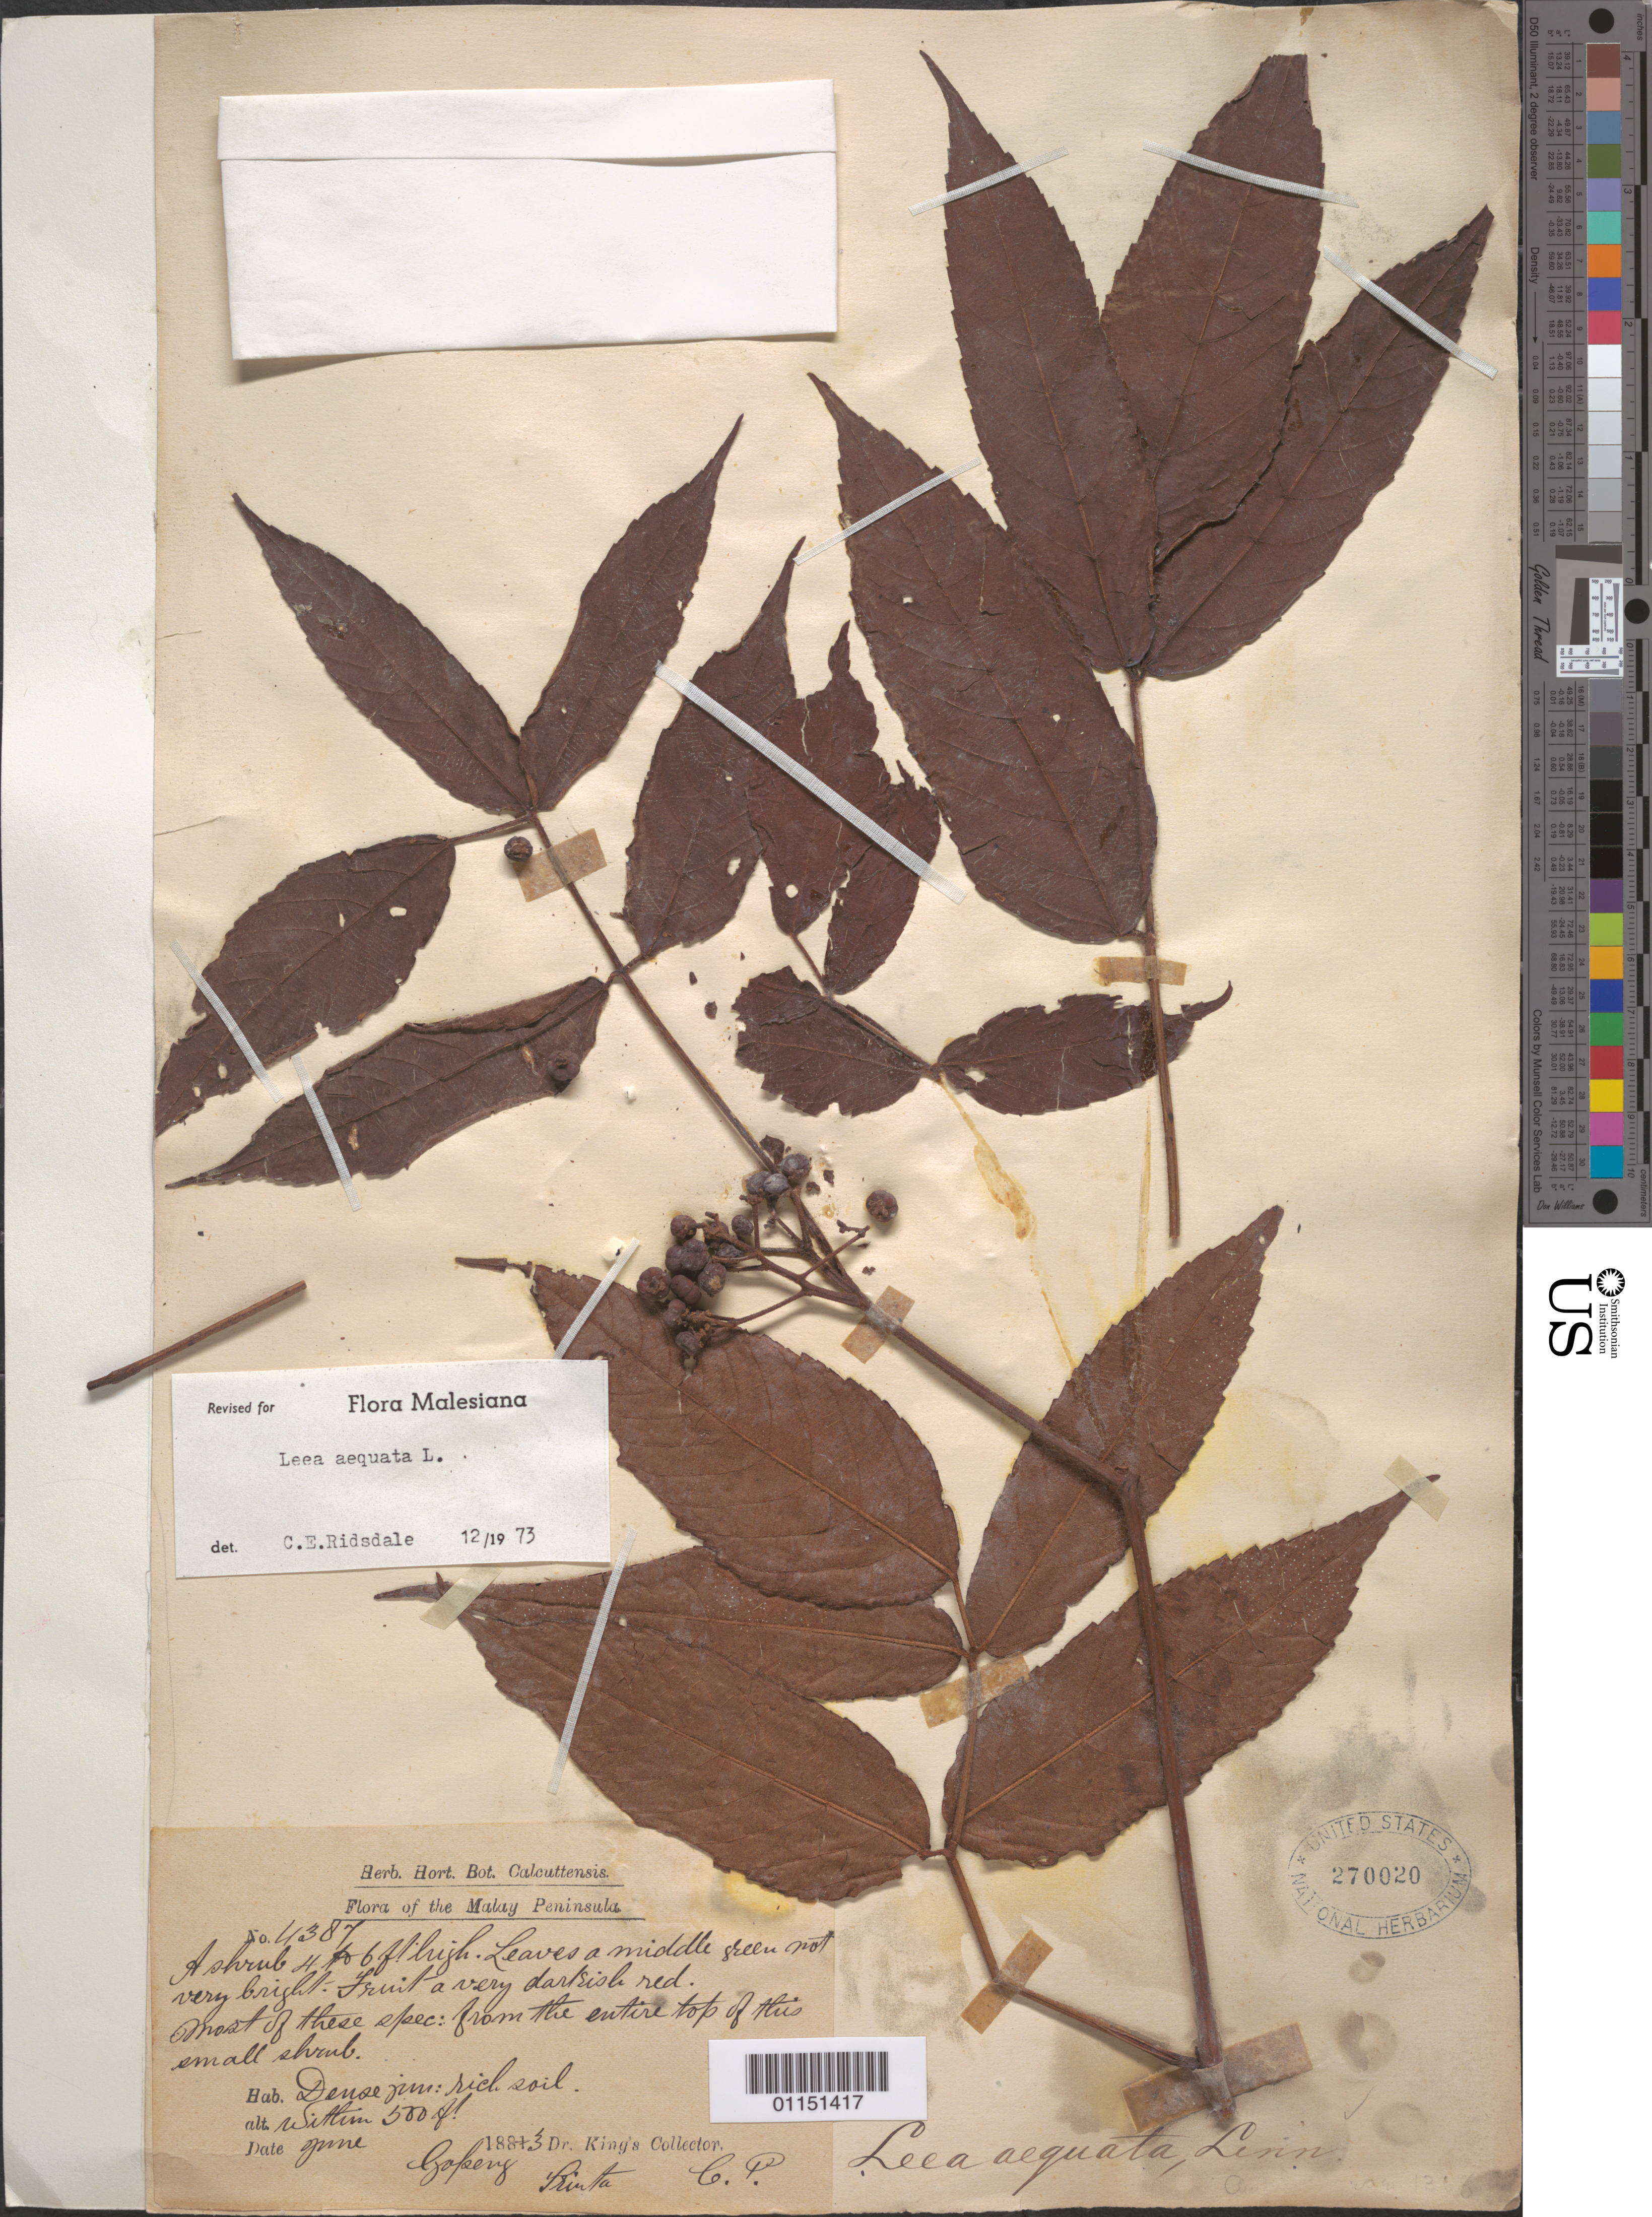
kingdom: Plantae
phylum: Tracheophyta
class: Magnoliopsida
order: Vitales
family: Vitaceae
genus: Leea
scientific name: Leea aequata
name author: L.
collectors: King, --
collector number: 4387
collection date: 1883-06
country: India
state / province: West Bengal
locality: Kolkata (Calcutta).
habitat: Small shrub.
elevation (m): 152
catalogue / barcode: US 270020